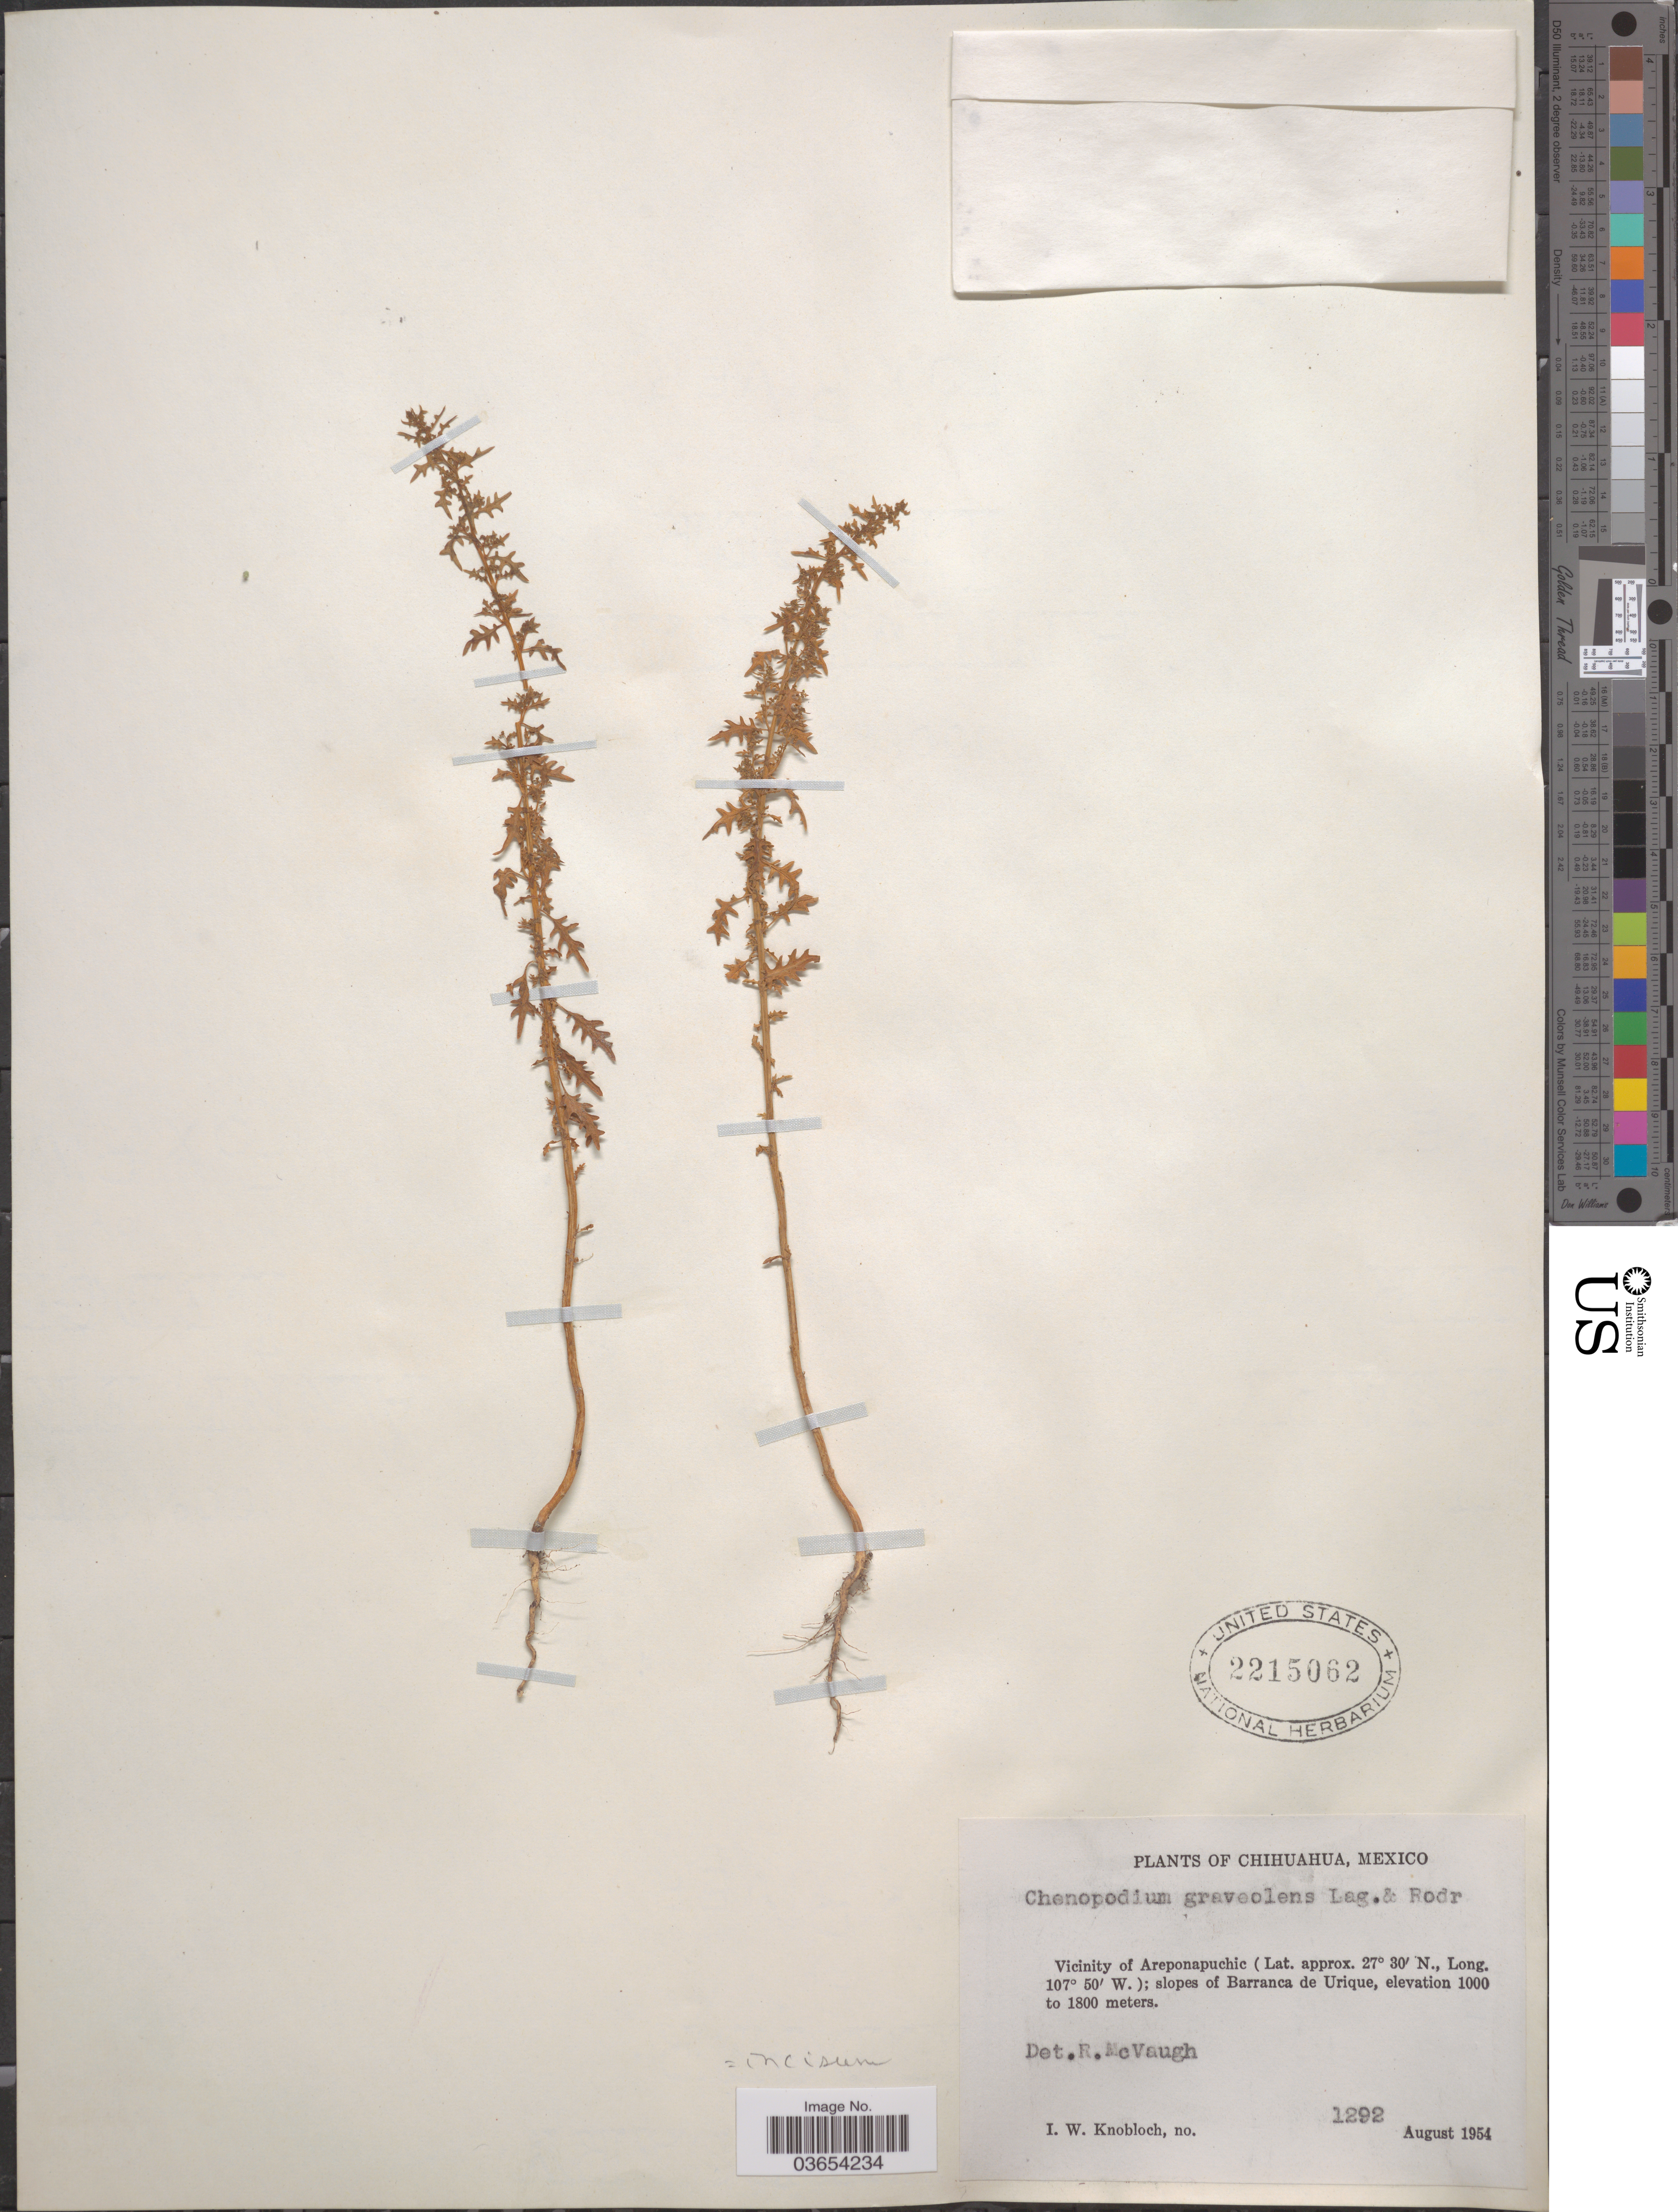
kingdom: Plantae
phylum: Tracheophyta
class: Magnoliopsida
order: Caryophyllales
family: Amaranthaceae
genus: Chenopodium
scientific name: Chenopodium incisum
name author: Poir.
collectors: I. W. Knobloch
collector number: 1292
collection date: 1954-08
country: Mexico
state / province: Chihuahua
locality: Vicinity of Areponapuchic; slopes of Barranca de Urique.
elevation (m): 1000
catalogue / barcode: US 2215062